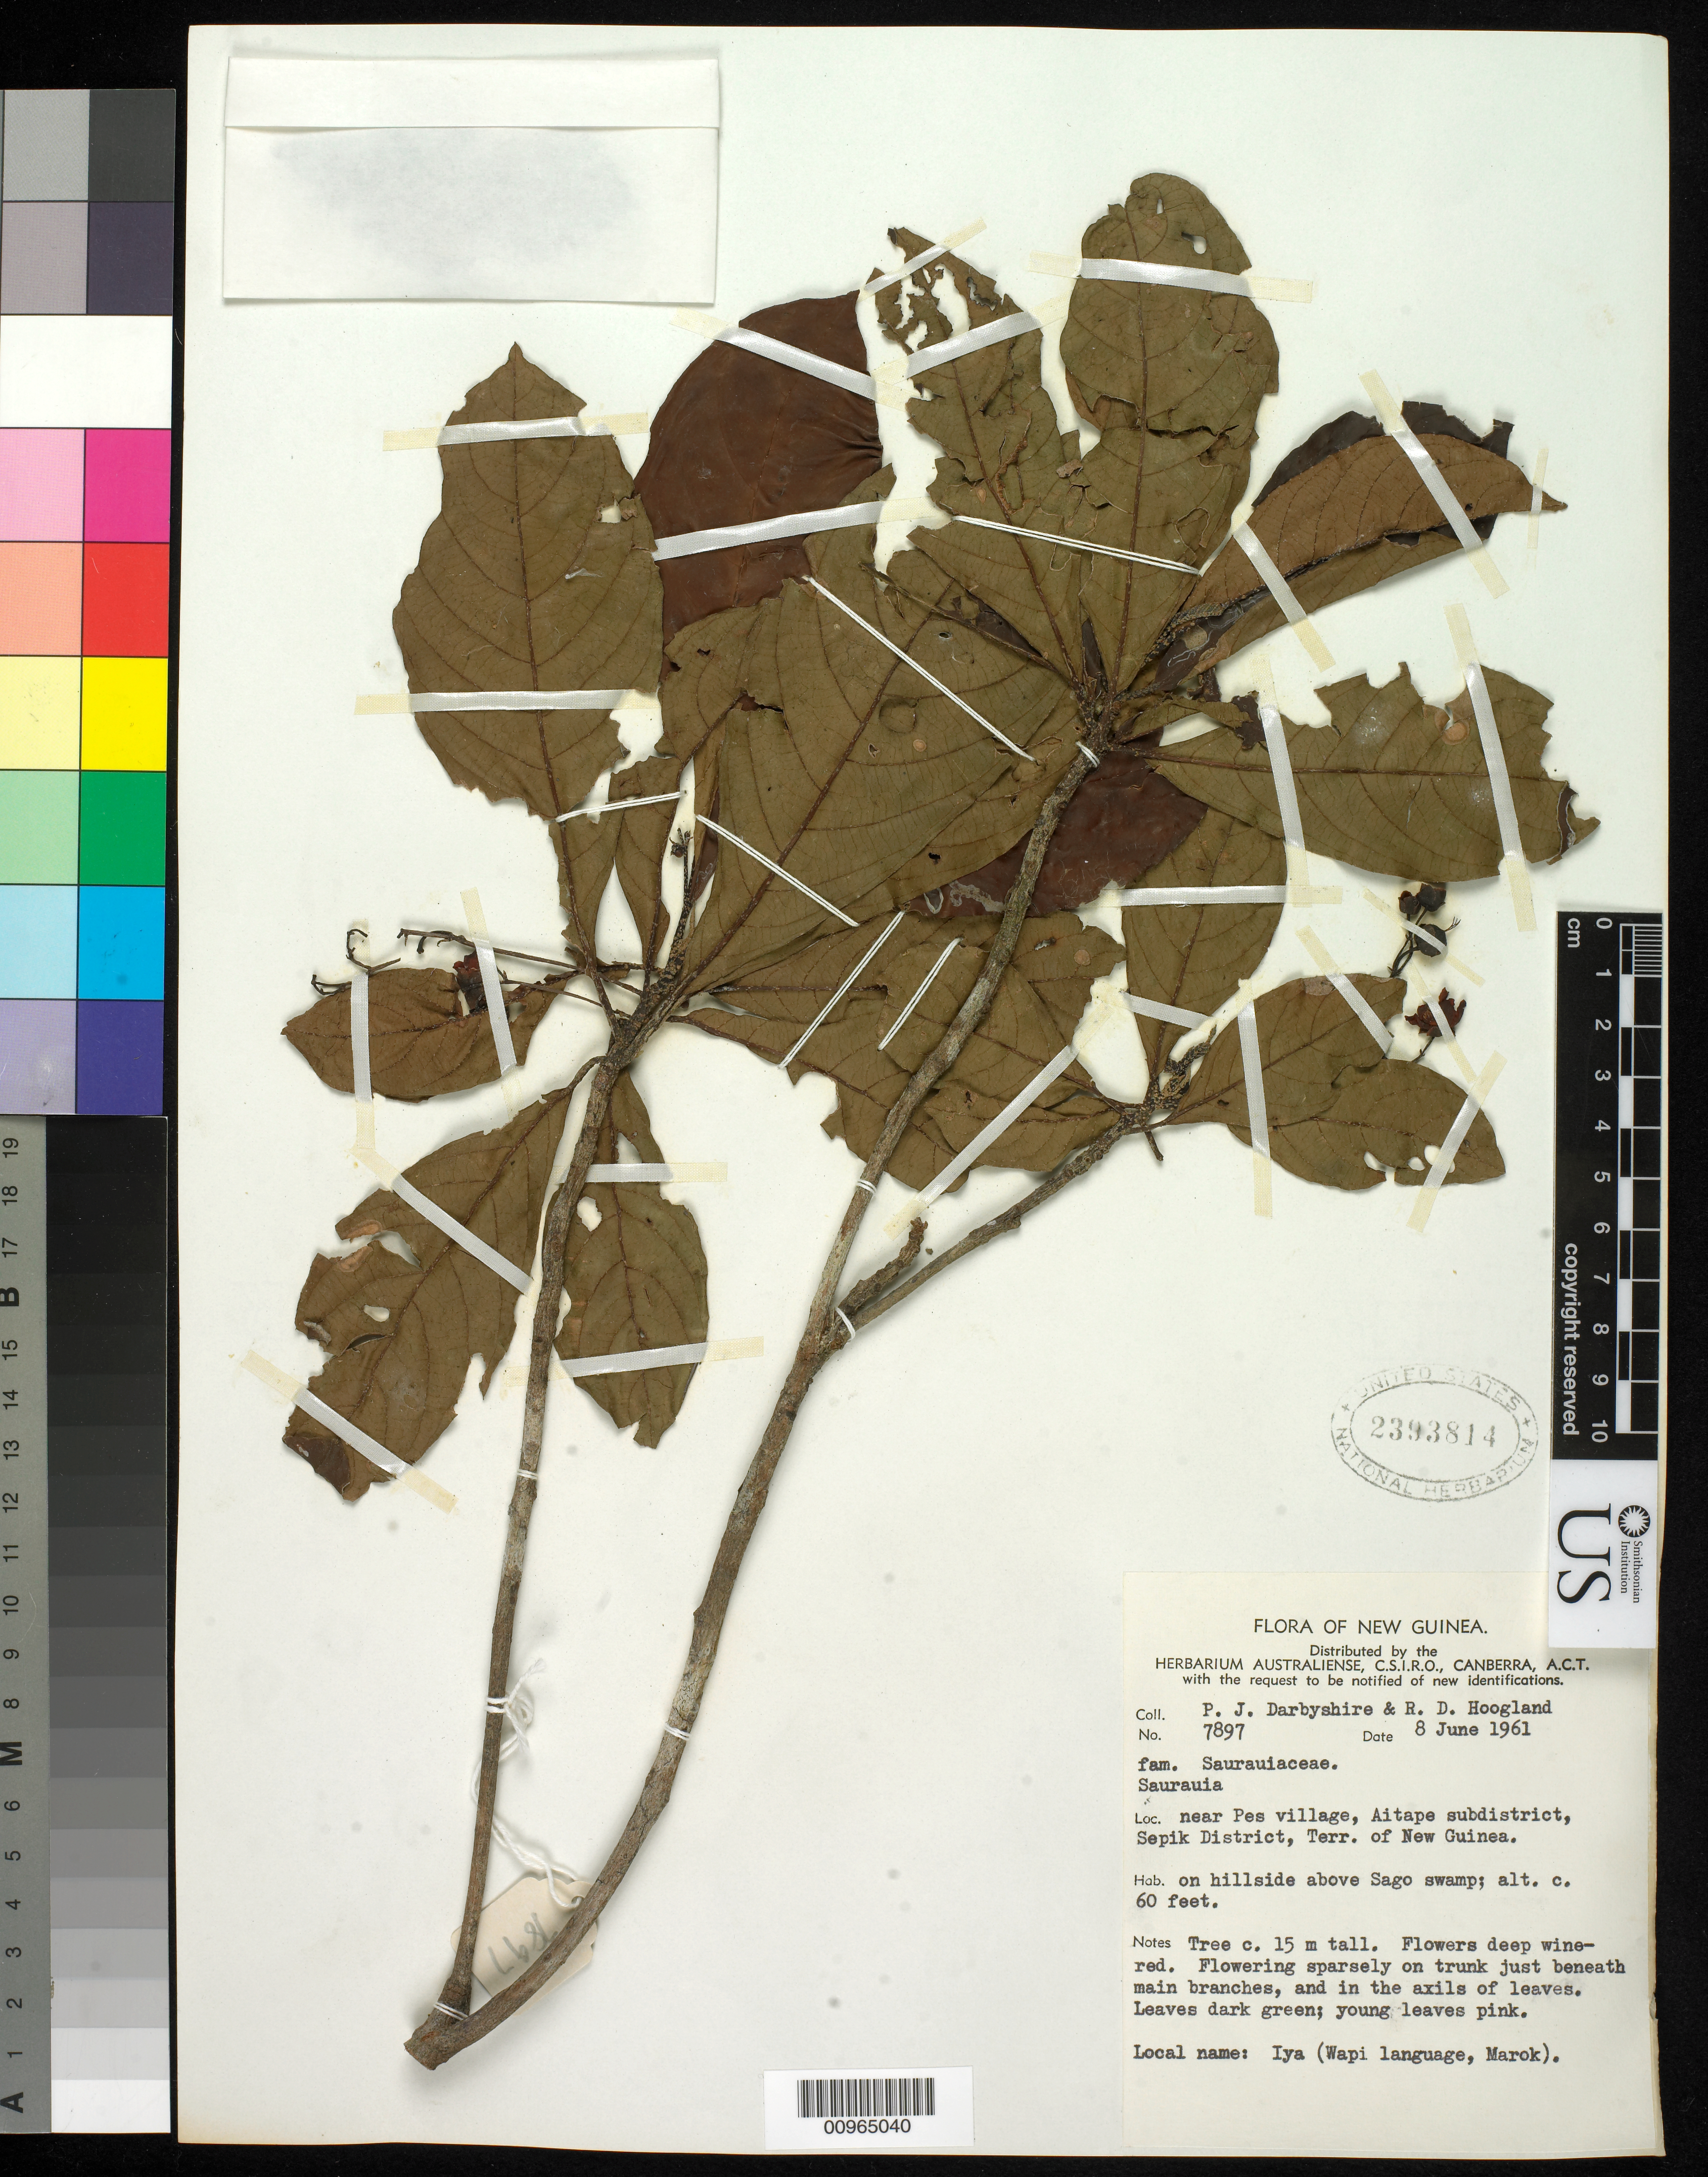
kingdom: Plantae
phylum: Tracheophyta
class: Magnoliopsida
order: Ericales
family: Actinidiaceae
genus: Saurauia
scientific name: Saurauia sp.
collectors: P. Darbyshire & R. D. Hoogland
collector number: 7897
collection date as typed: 08 Jun 1961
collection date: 1961-06-08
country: Papua New Guinea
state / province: Sandaun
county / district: Aitape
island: New Guinea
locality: Near Pes village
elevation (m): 18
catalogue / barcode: US 2393814